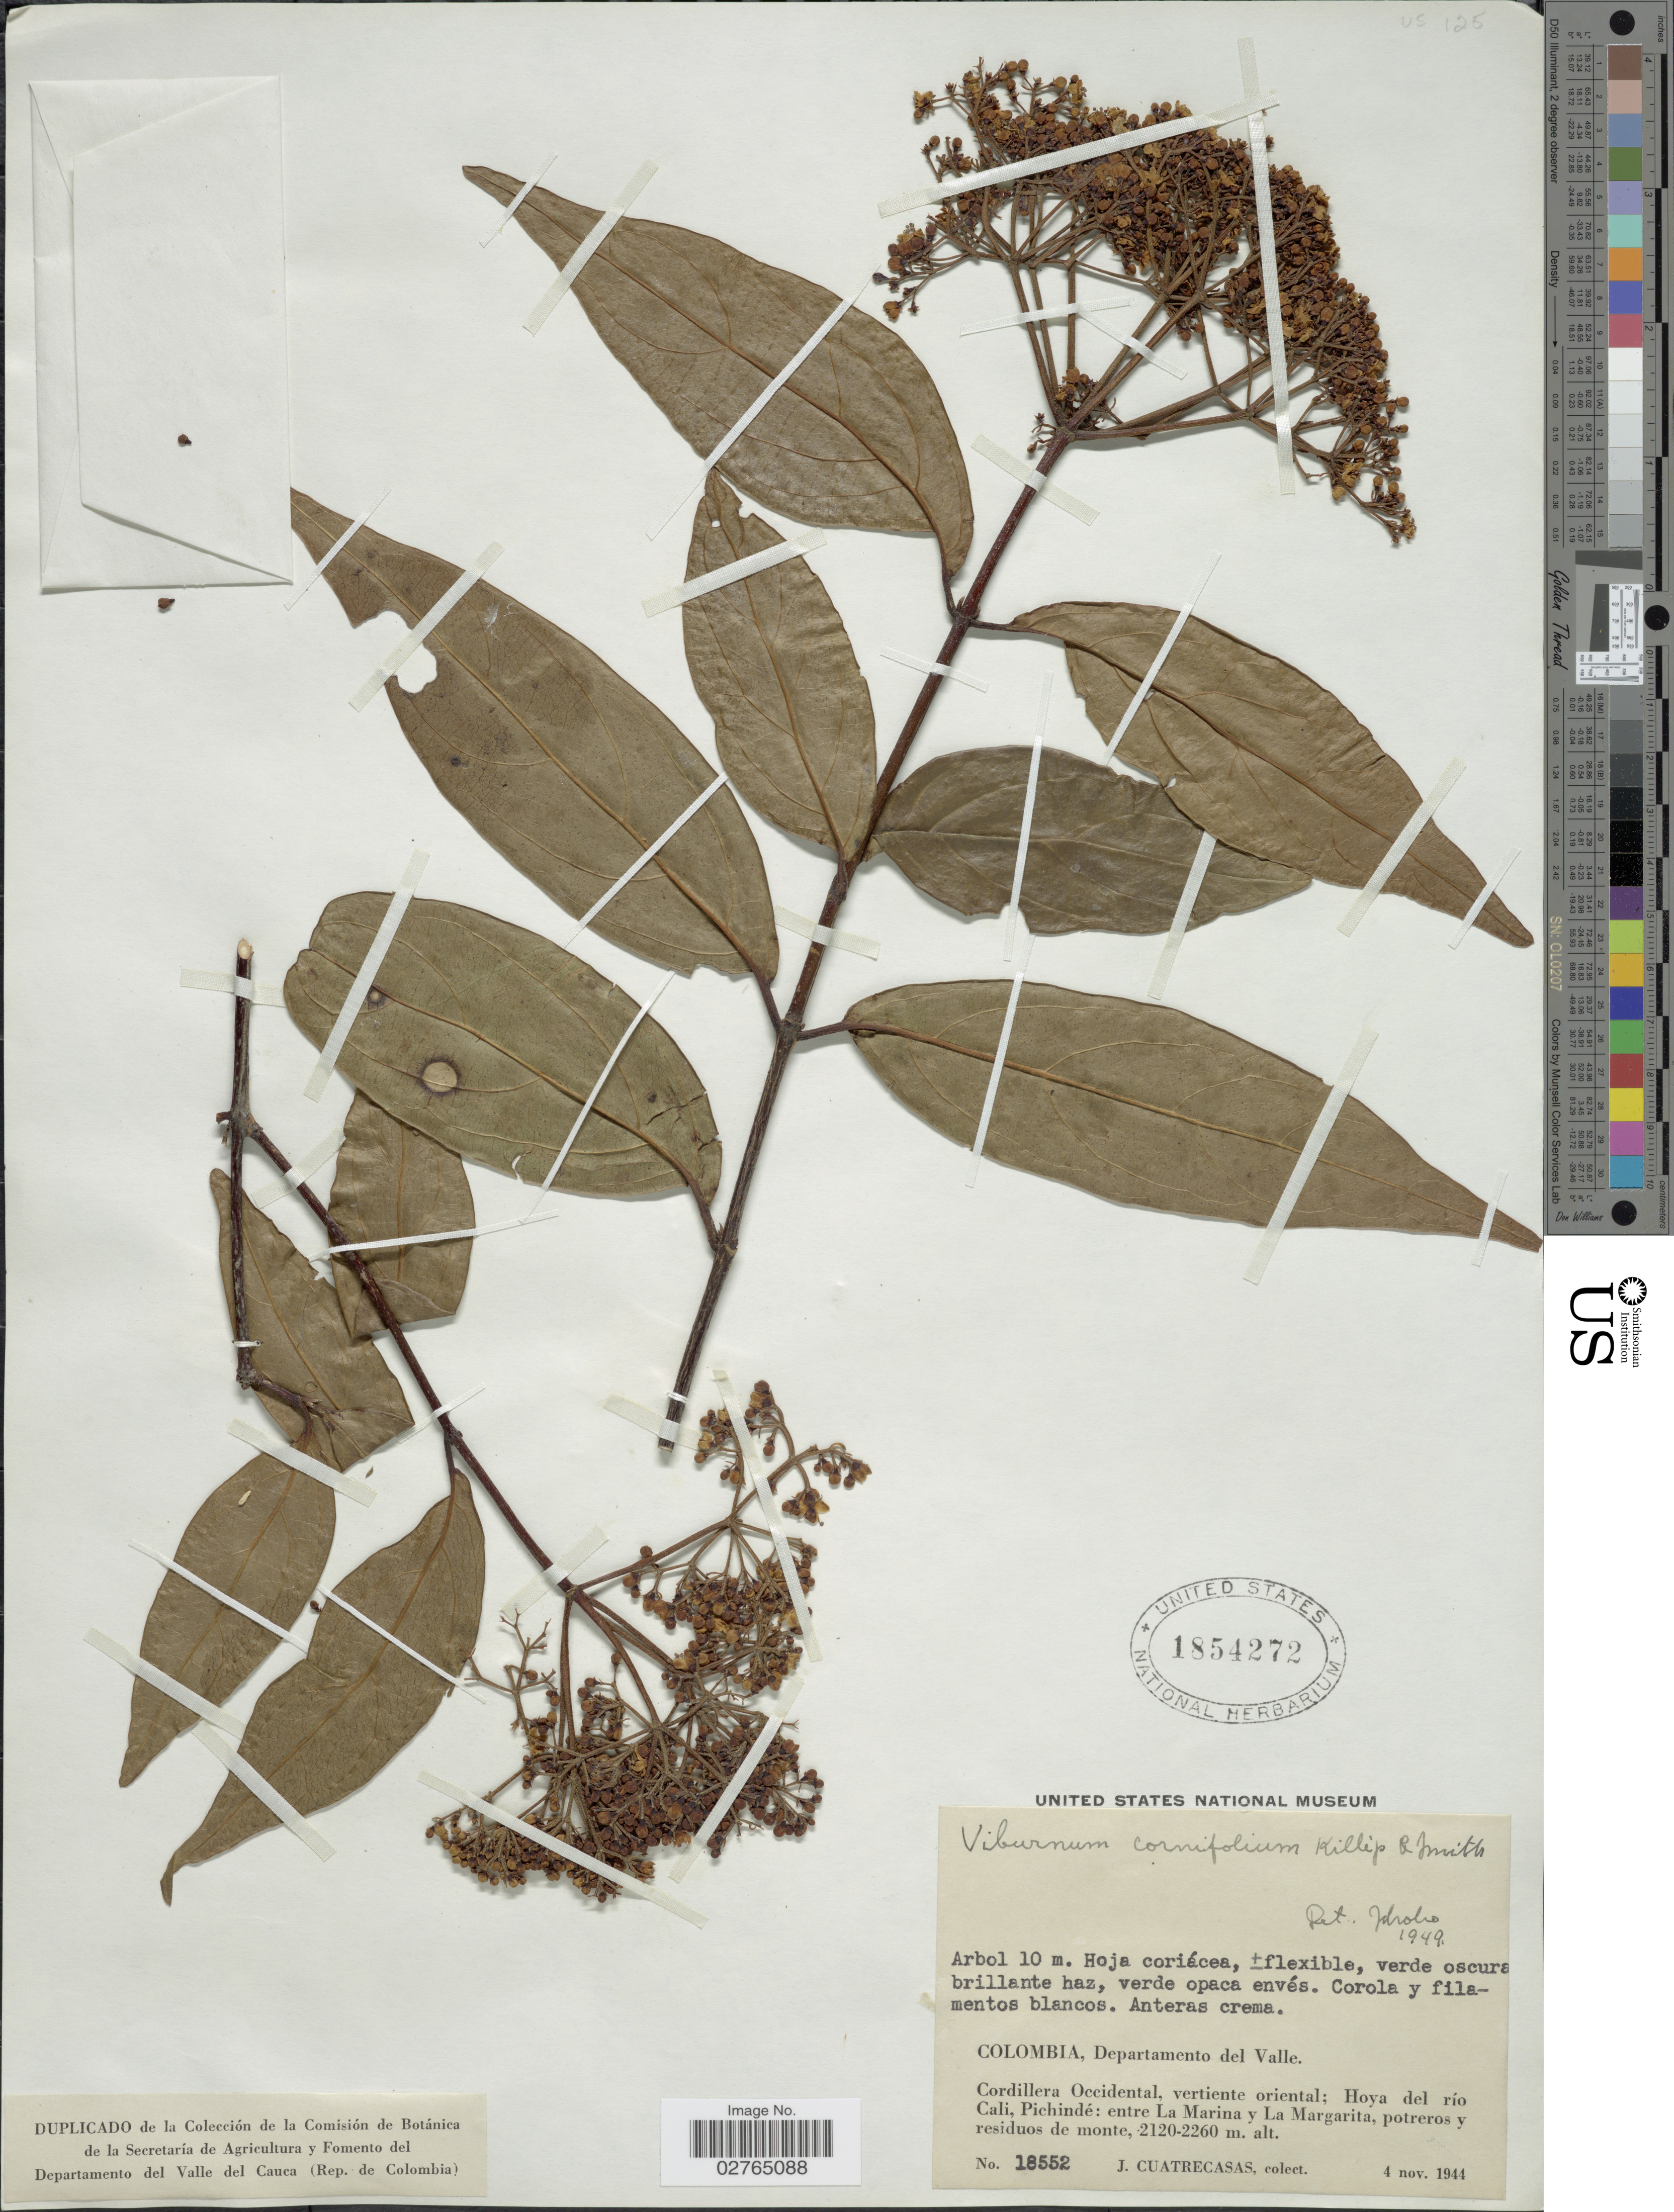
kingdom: Plantae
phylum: Tracheophyta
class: Magnoliopsida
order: Dipsacales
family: Viburnaceae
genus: Viburnum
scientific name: Viburnum cornifolium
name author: Killip & A.C. Sm.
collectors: J. Cuatrecasas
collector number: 18552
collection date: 1944-11-04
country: Colombia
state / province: Valle del Cauca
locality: Departamento del Valle. Cordillera Occidental, vertiente oriental; Hoya del río Cali, Pichindé: entre La Marina y La Margarita.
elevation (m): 2120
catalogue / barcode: US 1854272